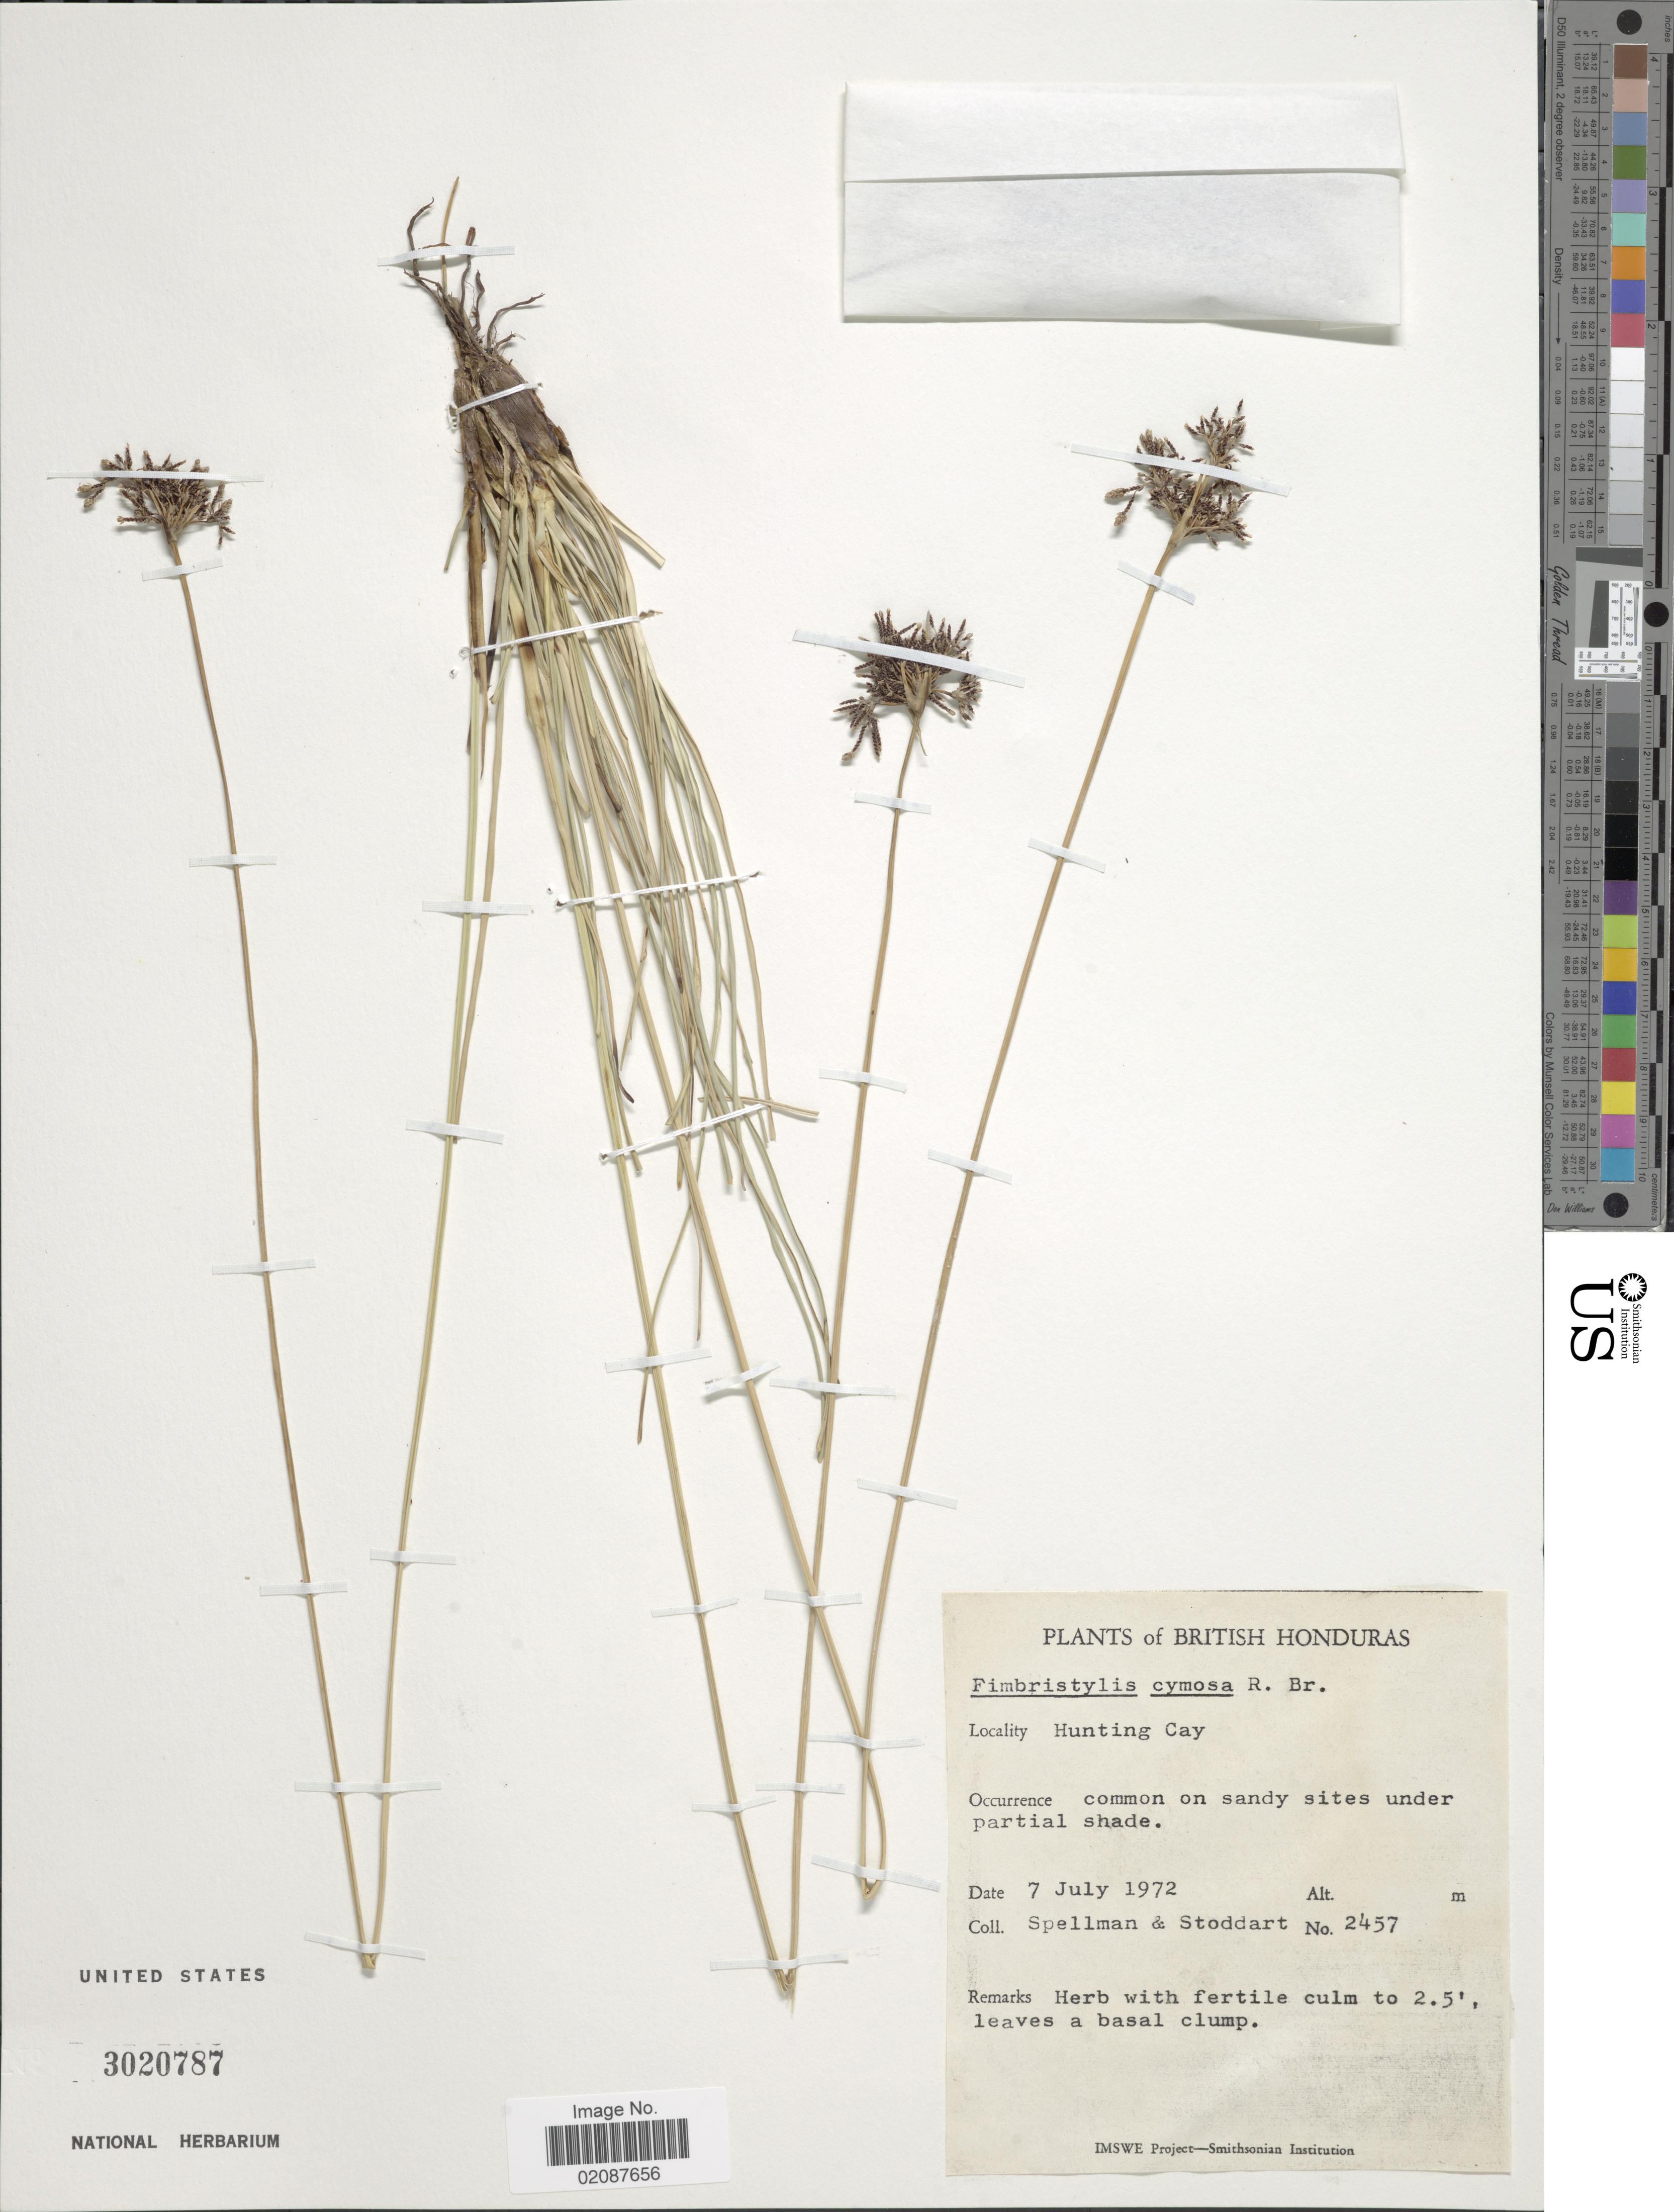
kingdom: Plantae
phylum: Tracheophyta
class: Liliopsida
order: Poales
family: Cyperaceae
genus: Fimbristylis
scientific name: Fimbristylis cymosa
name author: R. Br.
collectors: Spellman, -- & -. Stoddart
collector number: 2457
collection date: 1972-07-07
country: Belize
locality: British Honduras, Hunting Cay.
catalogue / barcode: US 3020787